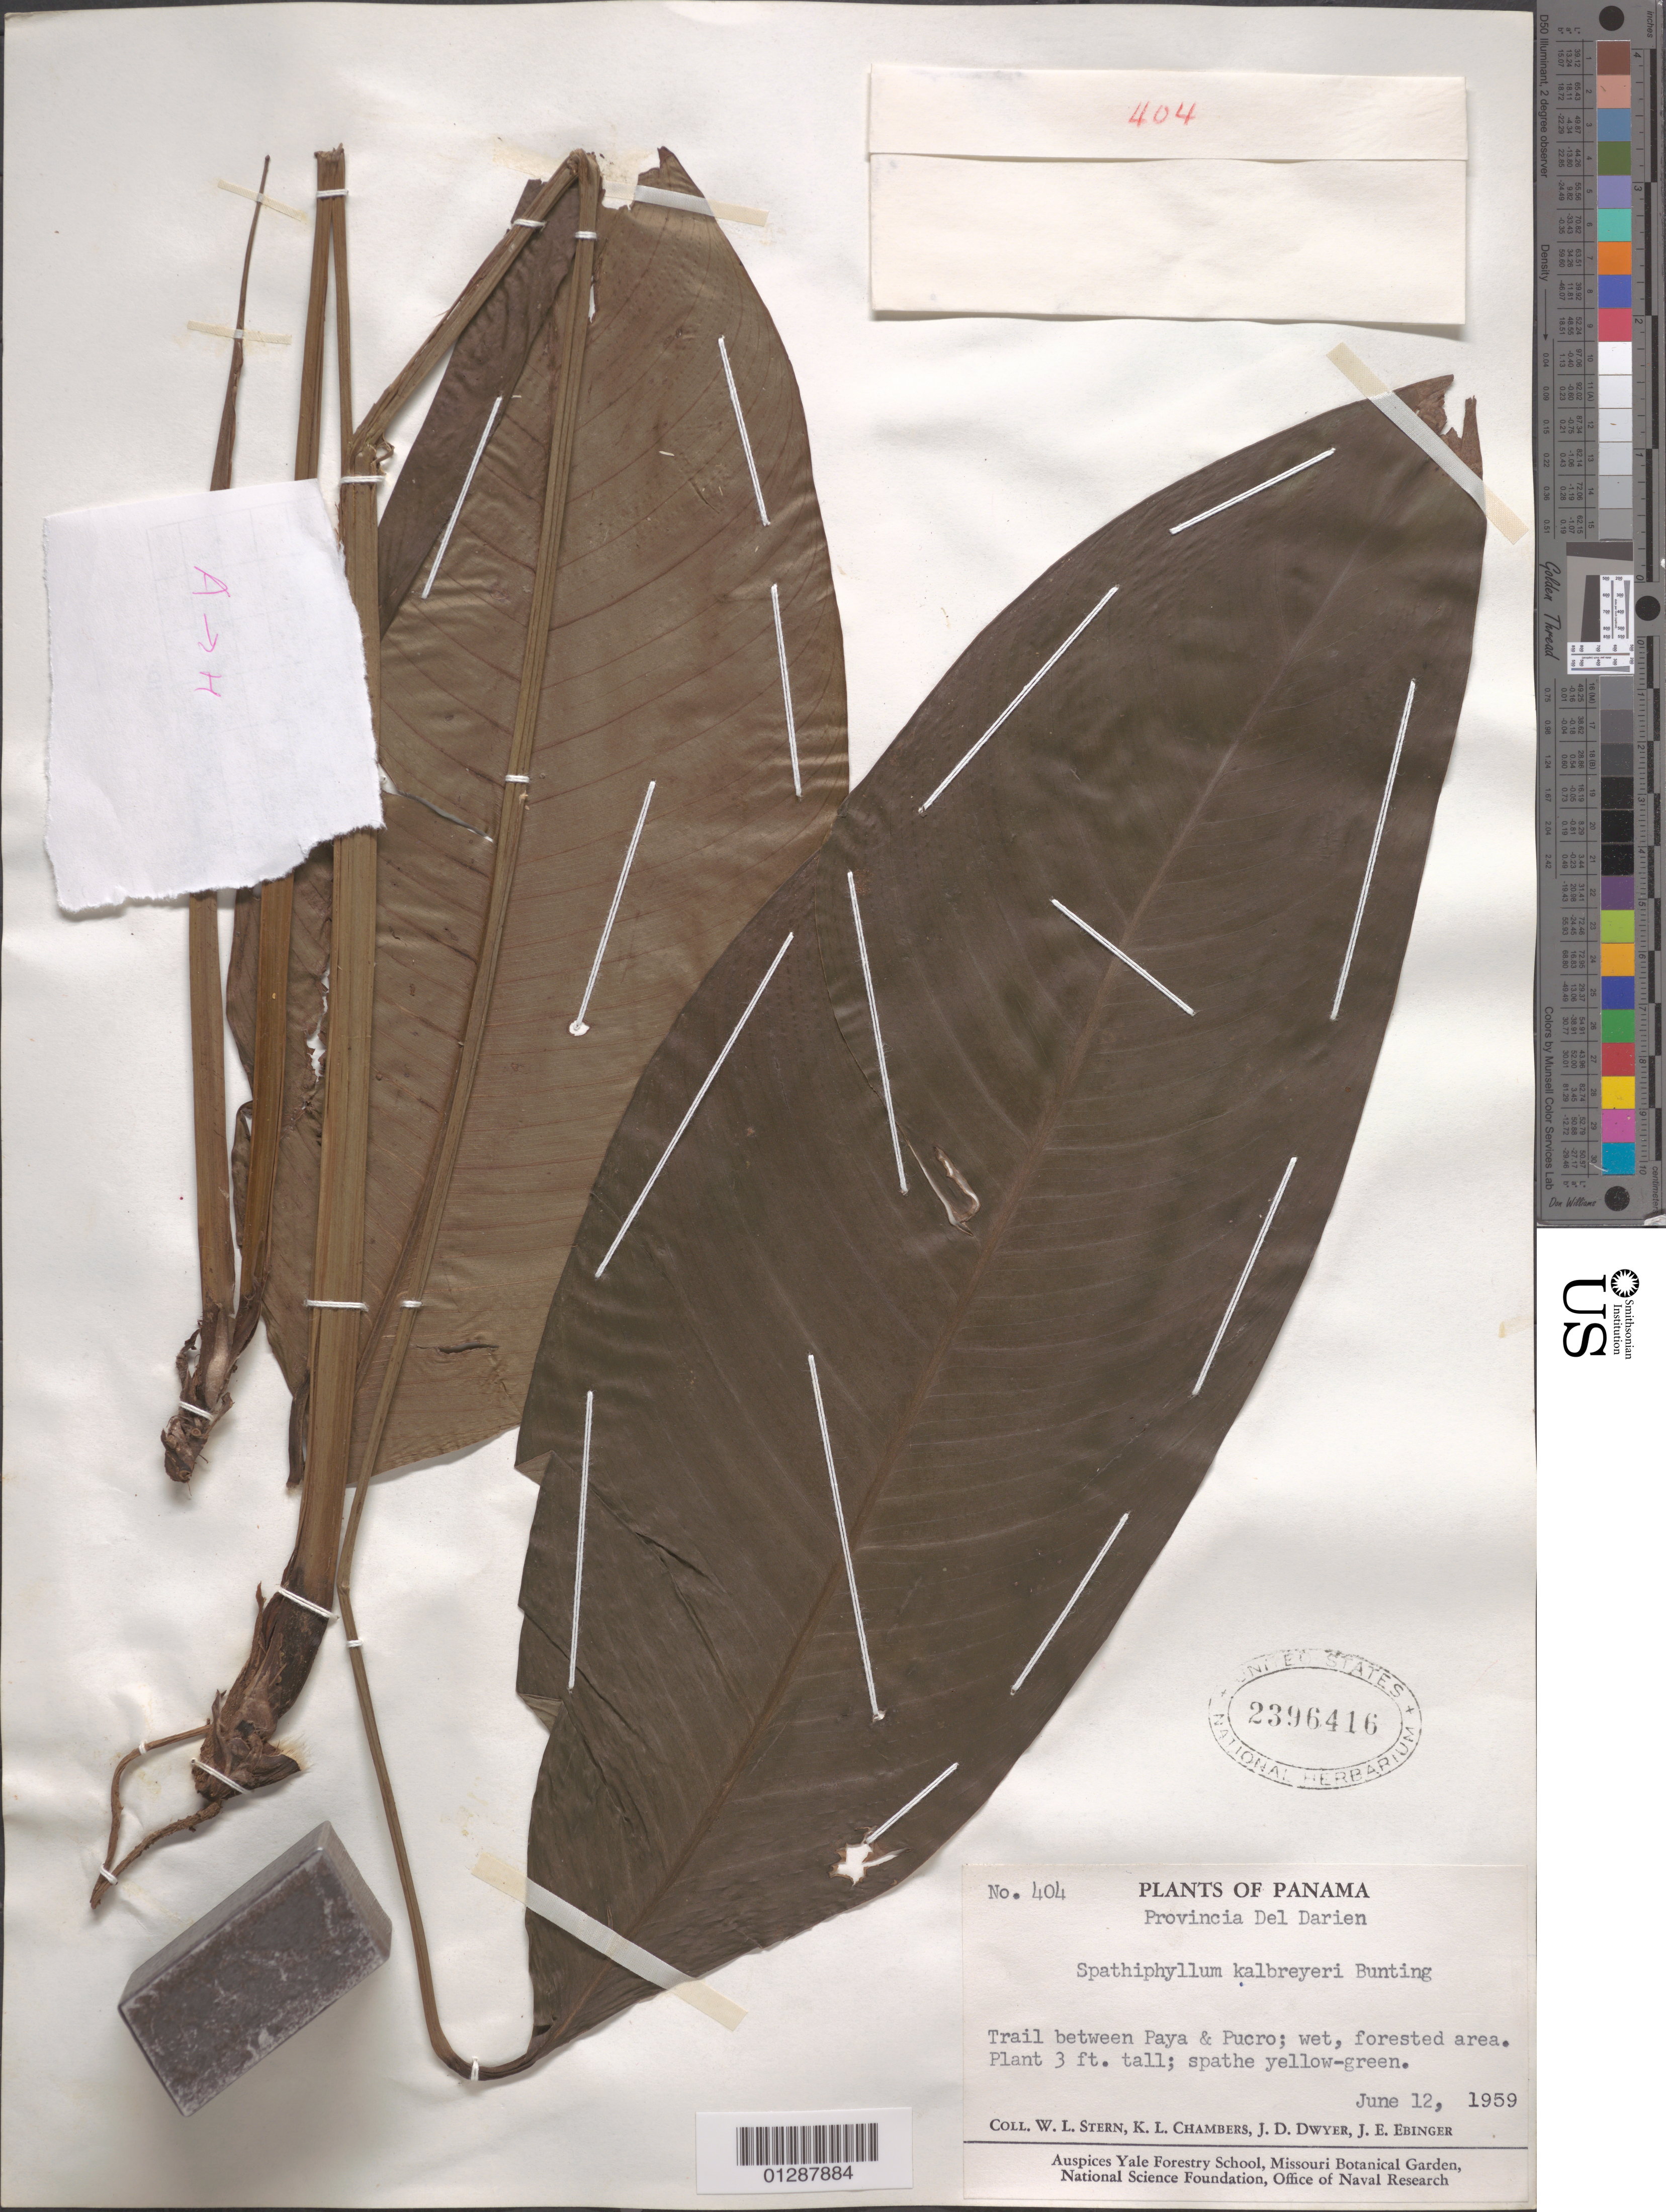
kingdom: Plantae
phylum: Tracheophyta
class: Liliopsida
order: Alismatales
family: Araceae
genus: Spathiphyllum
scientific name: Spathiphyllum kalbreyeri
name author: G.S. Bunting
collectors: W. L. Stern, K. Chambers, J. D. Dwyer & J. Ebinger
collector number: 404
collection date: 1959-06-12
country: Panama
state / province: Darien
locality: Trail between Paya & Pucro.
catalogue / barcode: US 2396416